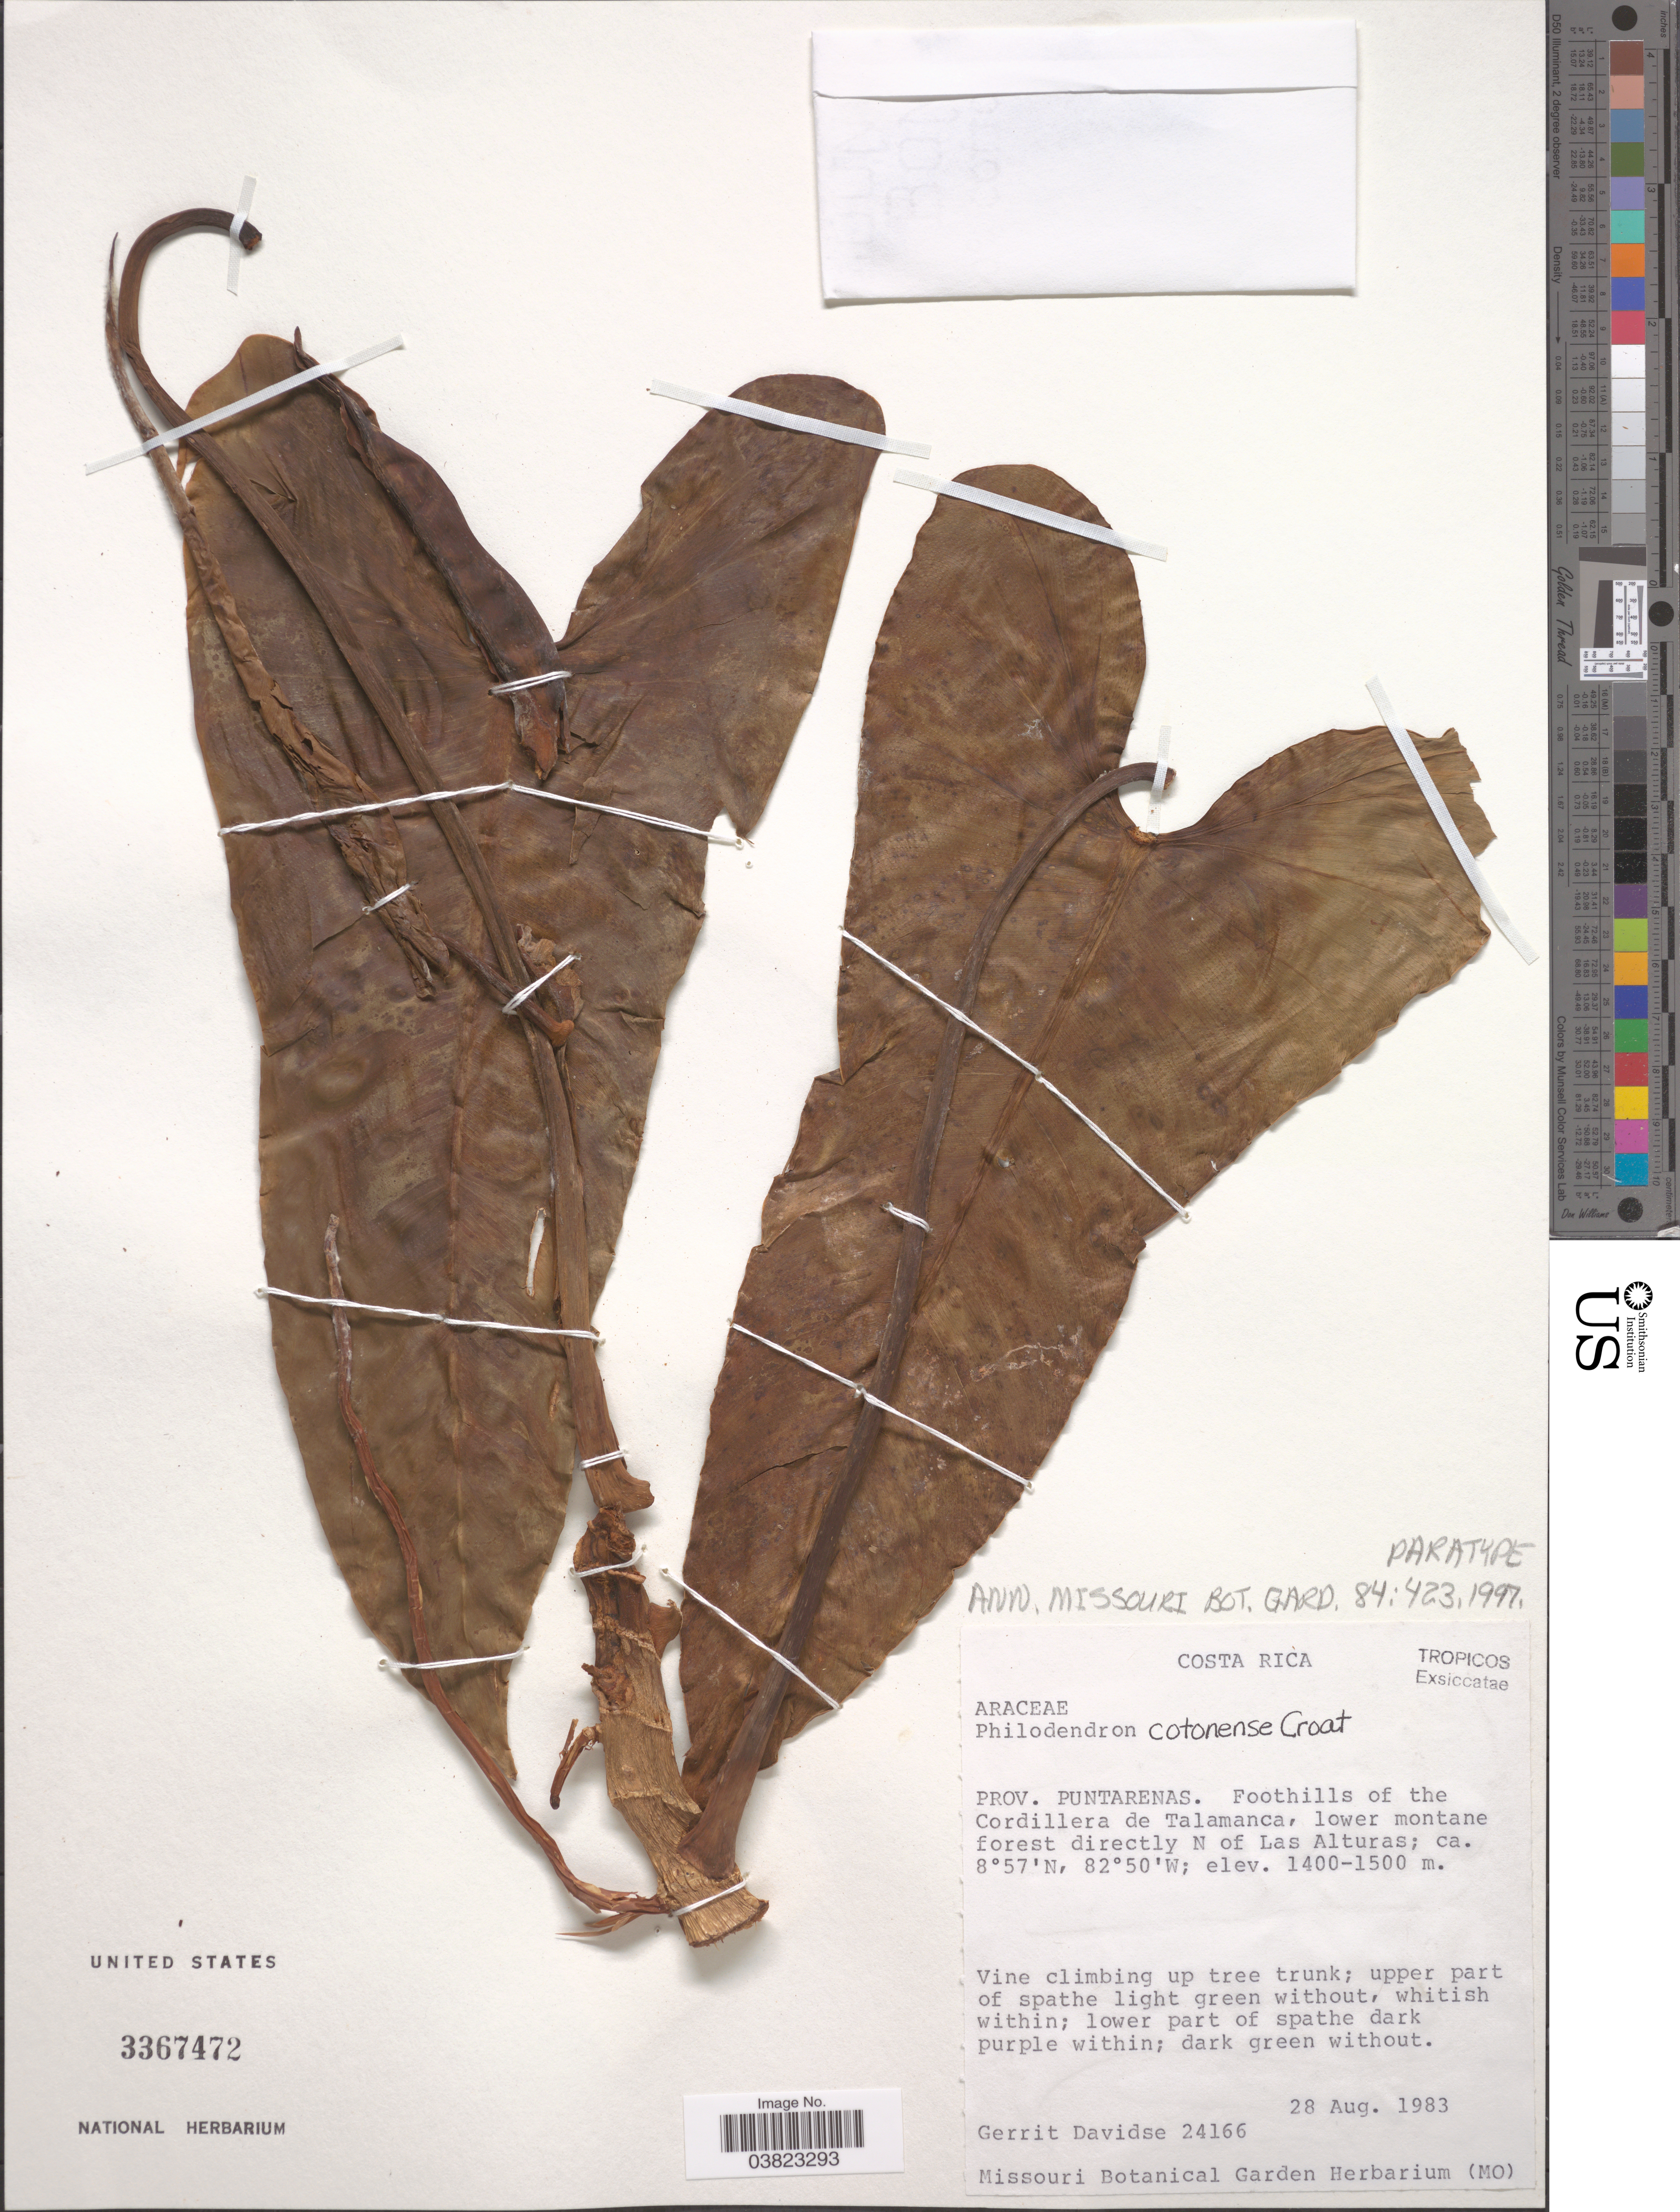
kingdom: Plantae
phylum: Tracheophyta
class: Liliopsida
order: Alismatales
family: Araceae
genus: Philodendron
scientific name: Philodendron cotonense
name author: Croat & Grayum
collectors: G. Davidse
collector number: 24166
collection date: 1983-08-28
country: Costa Rica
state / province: Puntarenas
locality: Foothills of the Cordillera de Talamanca, lower montane forest directly N of Las Alturas.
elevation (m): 1400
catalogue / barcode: US 3367472